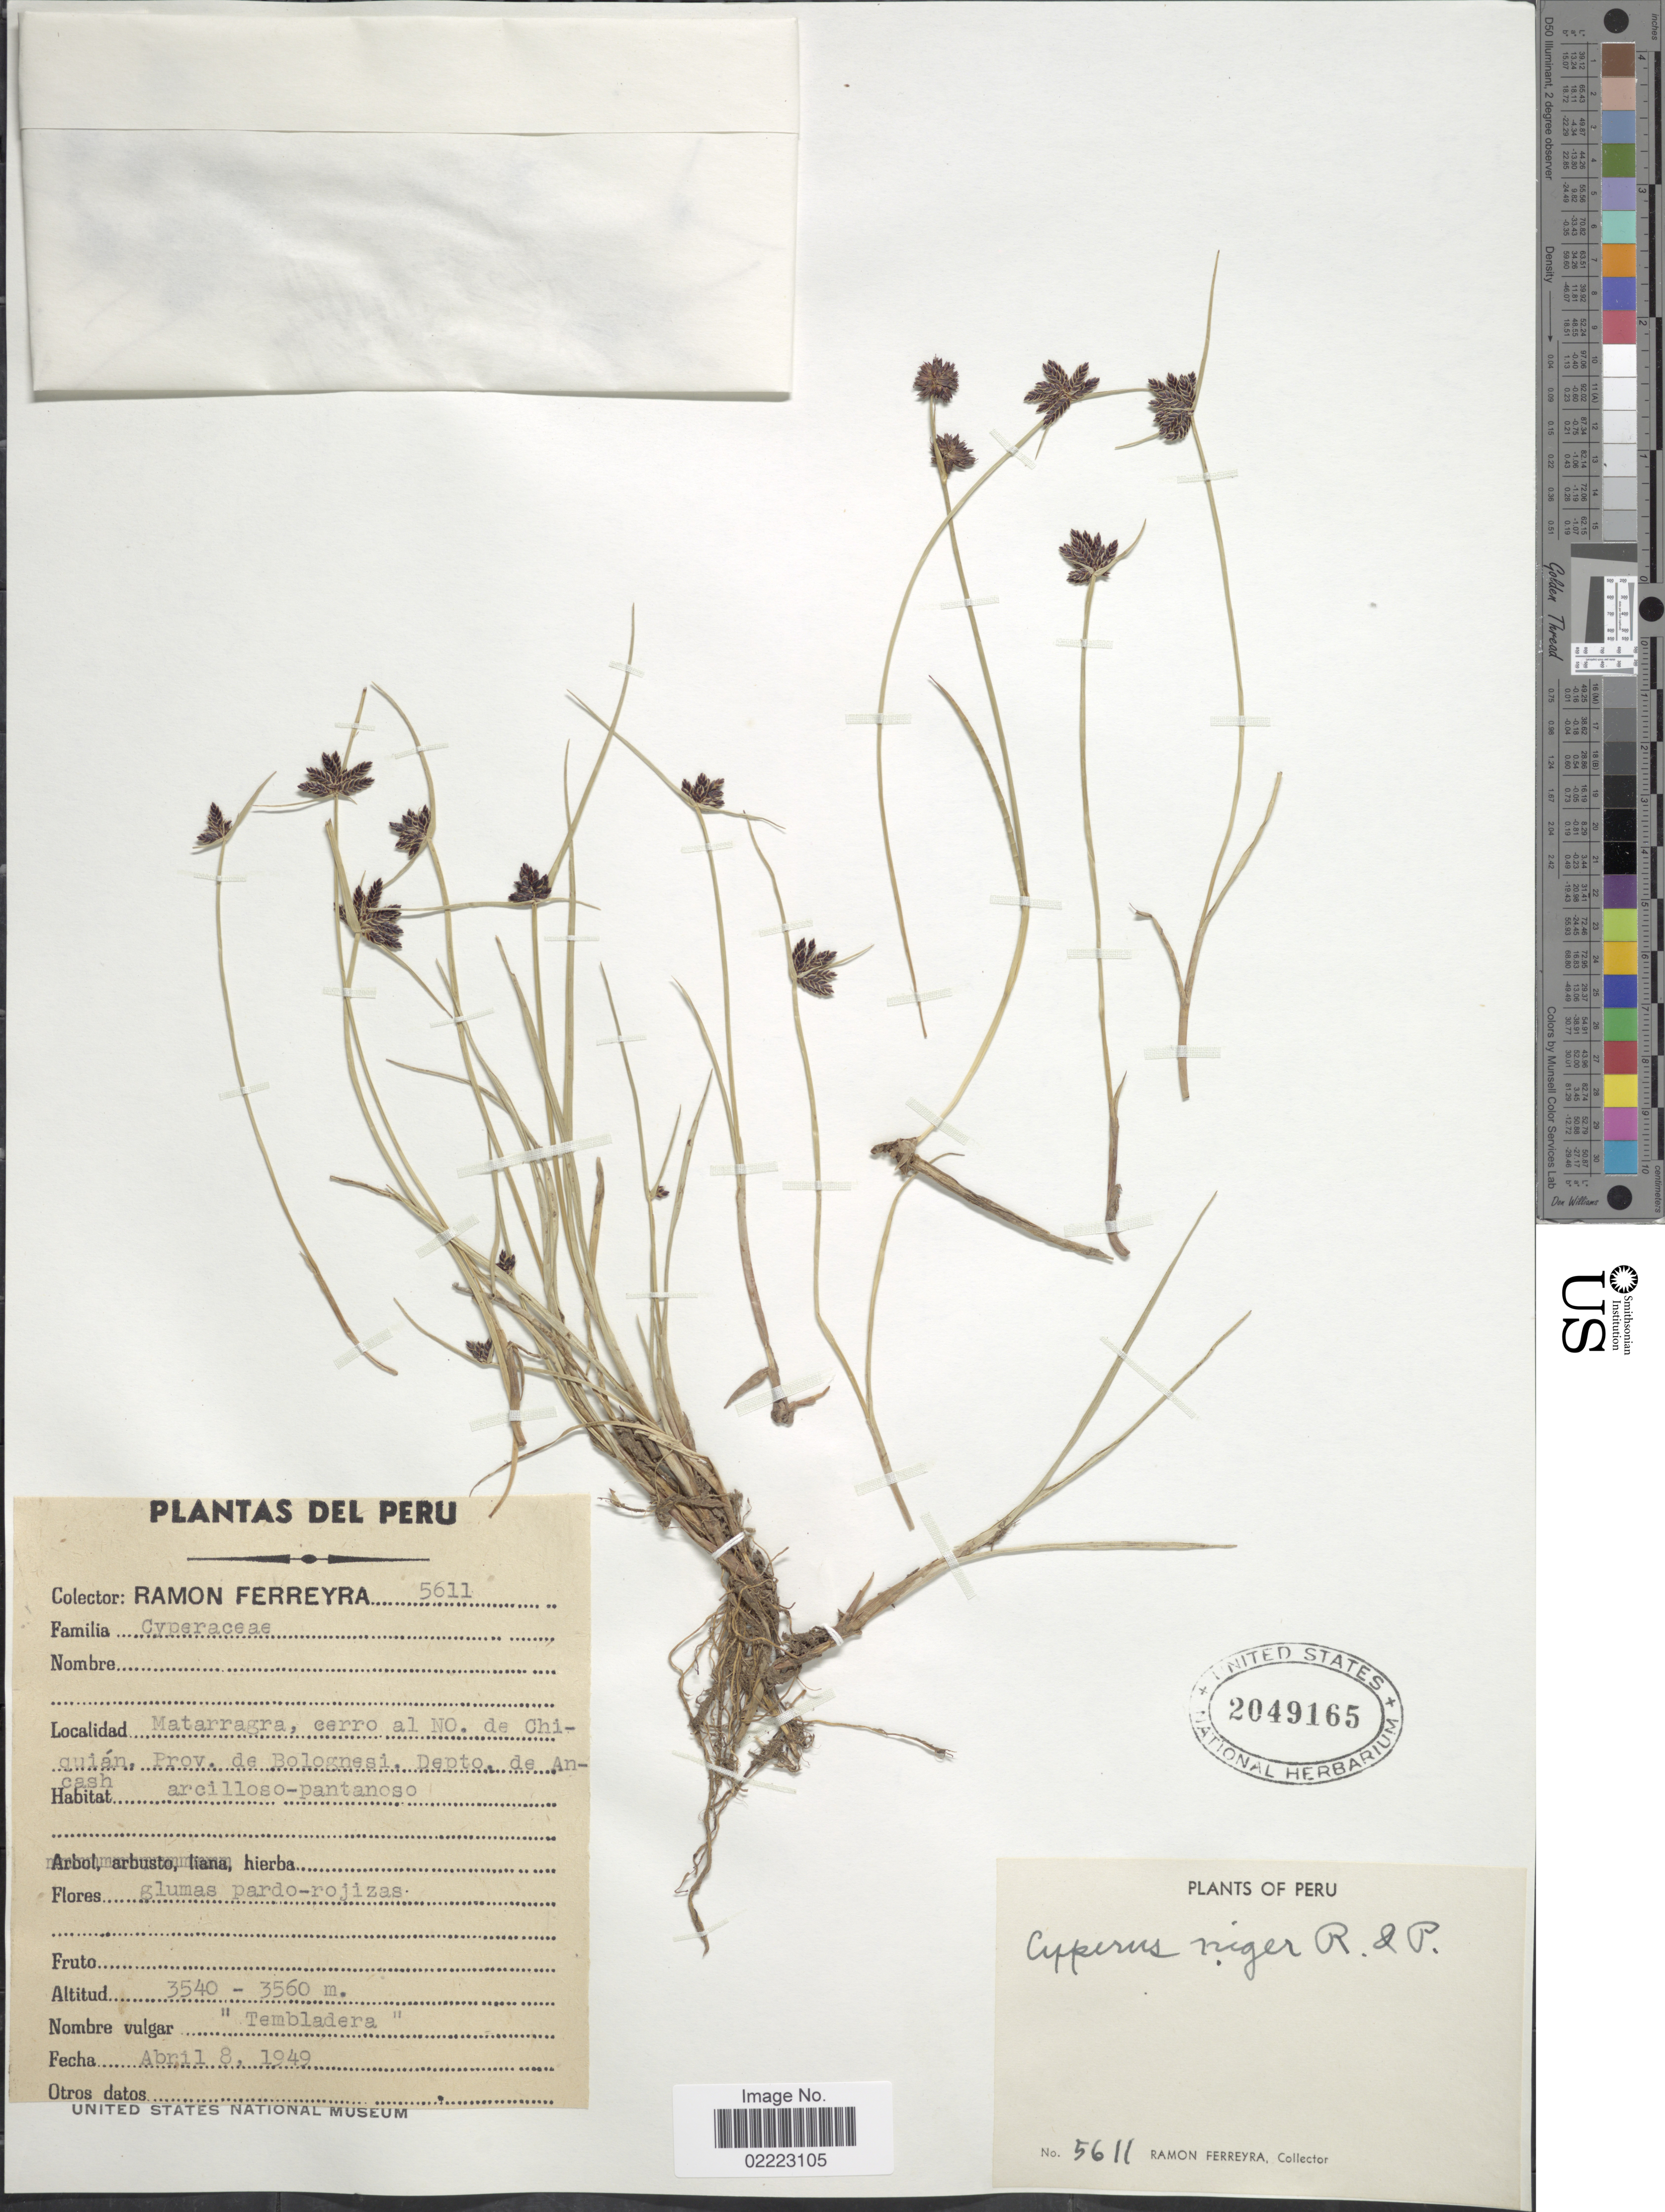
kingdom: Plantae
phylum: Tracheophyta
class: Liliopsida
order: Poales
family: Cyperaceae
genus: Cyperus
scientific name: Cyperus niger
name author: Ruiz & Pav.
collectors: R. A. Ferreyra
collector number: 5611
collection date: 1949-04-08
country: Peru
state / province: Ancash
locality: Matarragra, cerro al NO de Chiquián, Prov de Bolognesi, Depto. de Ancash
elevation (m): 3540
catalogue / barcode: US 2049165